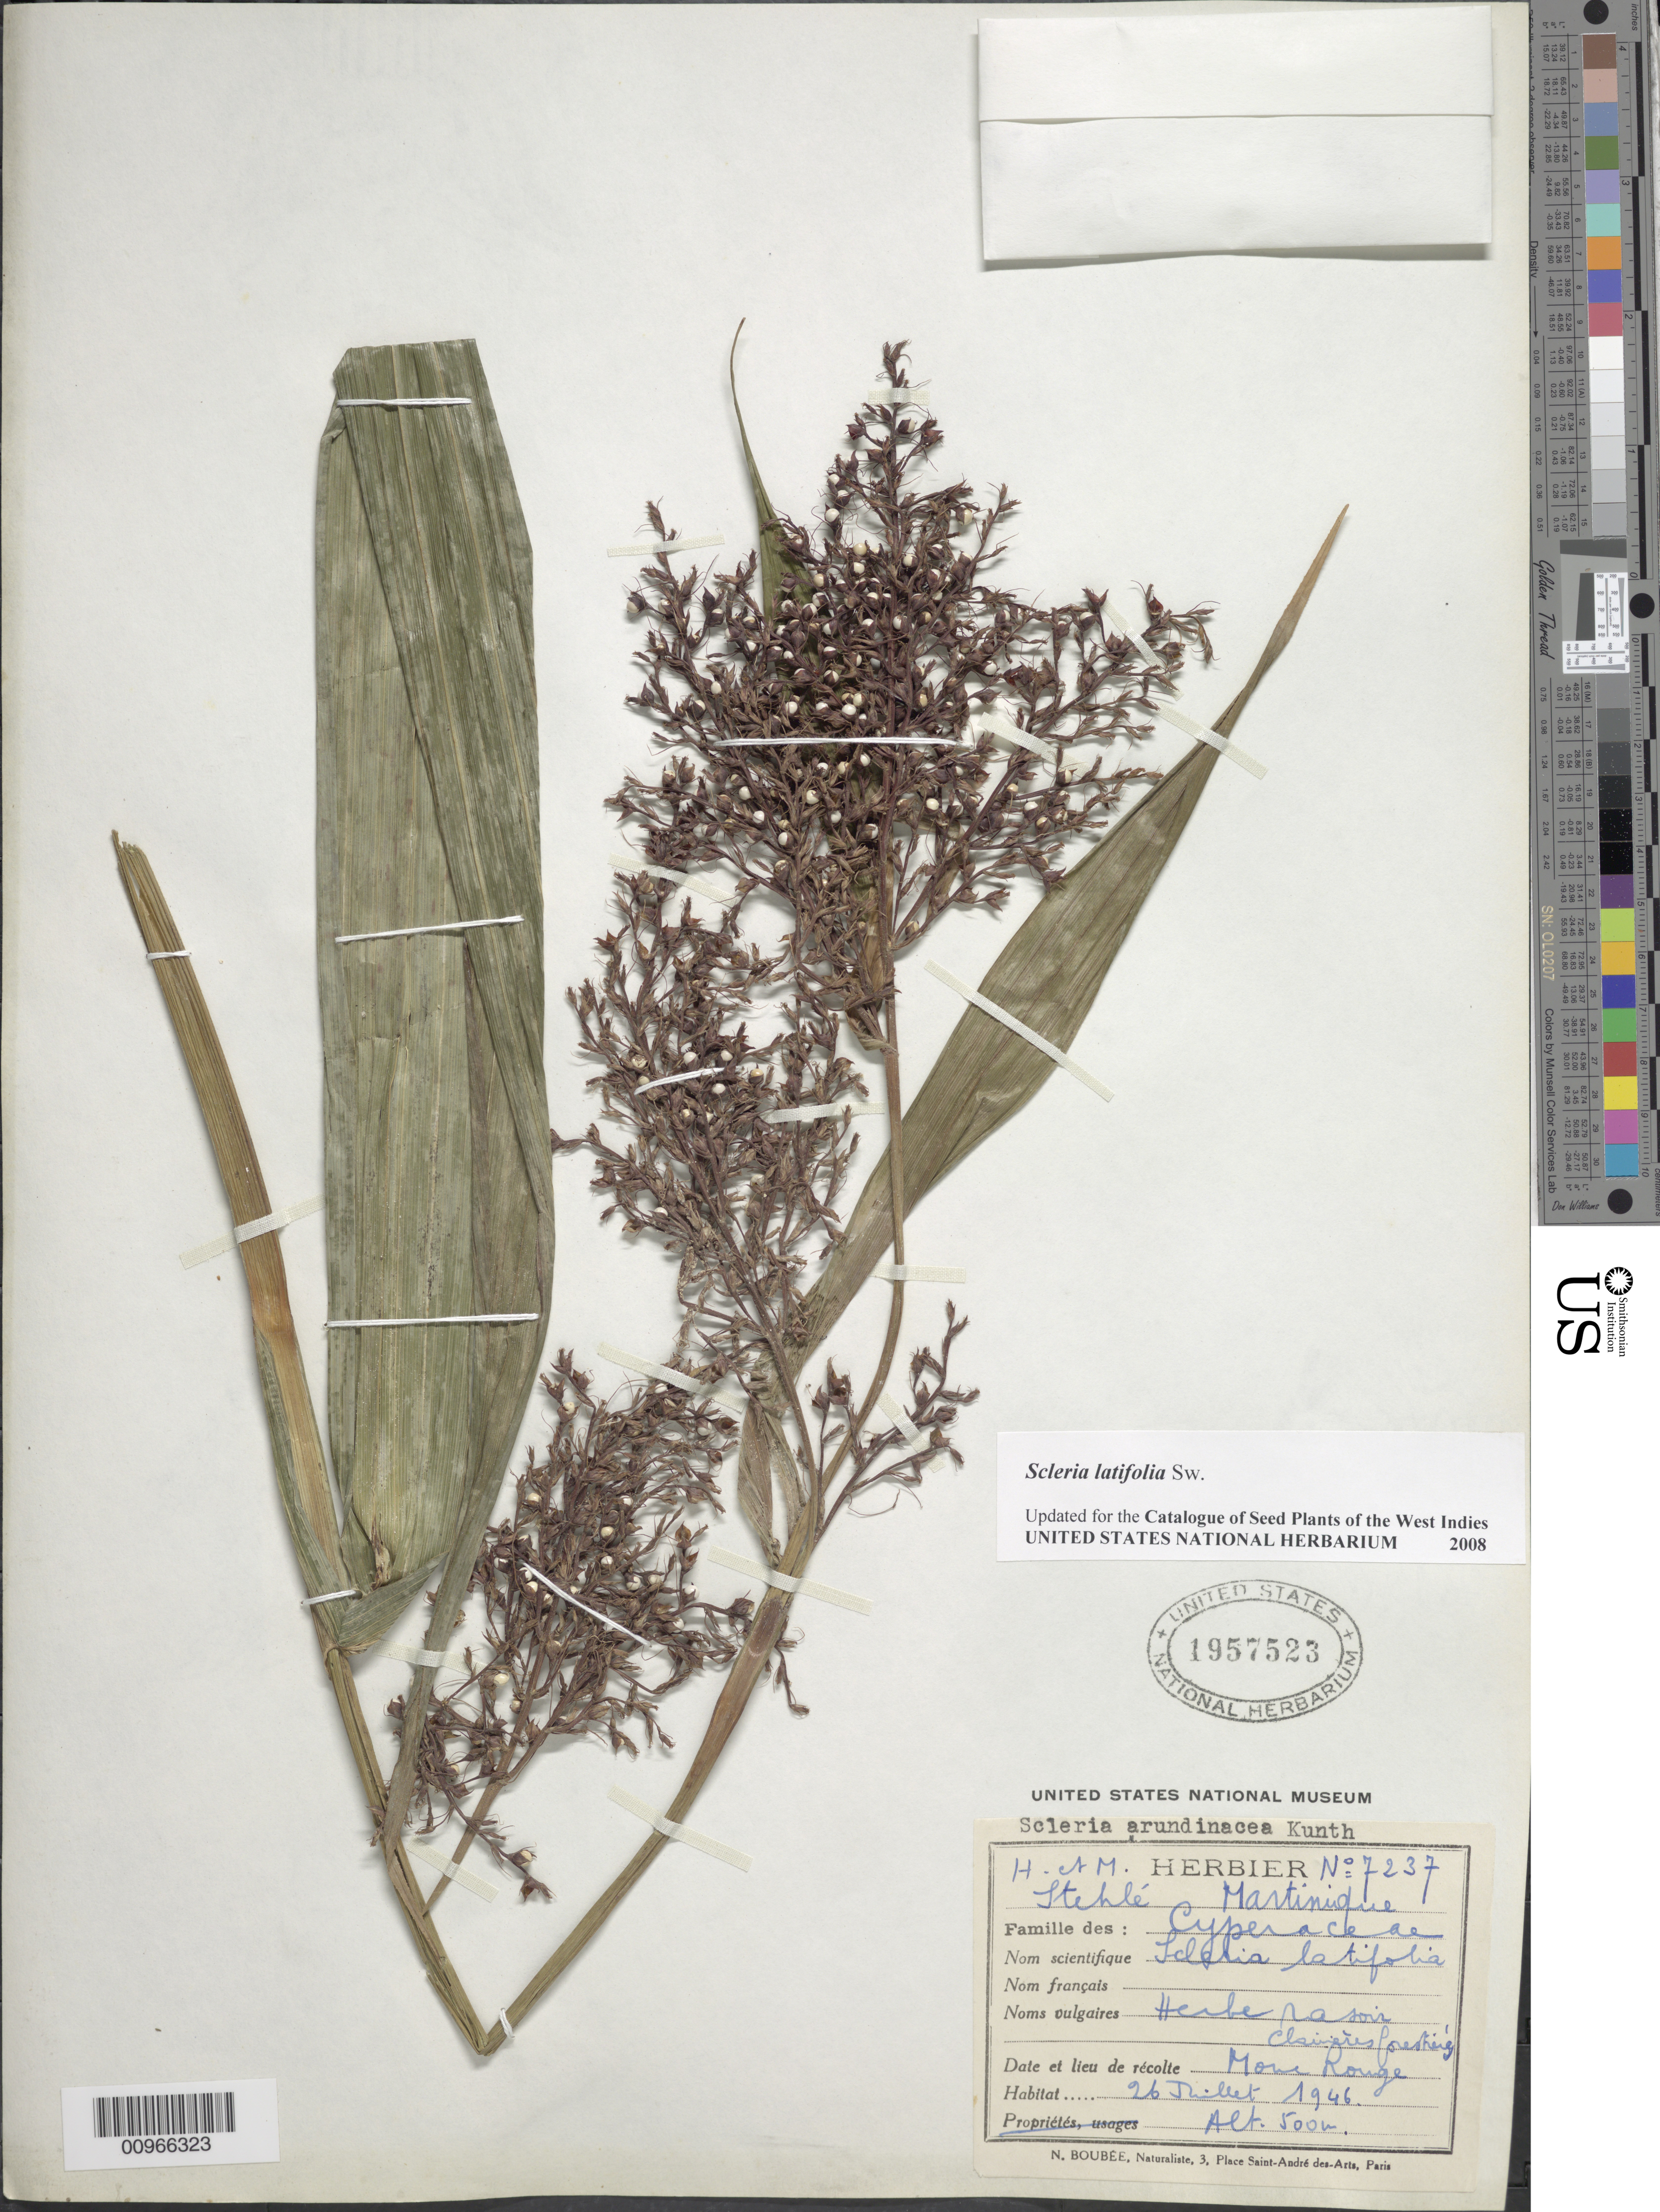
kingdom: Plantae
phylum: Tracheophyta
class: Liliopsida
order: Poales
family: Cyperaceae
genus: Scleria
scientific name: Scleria latifolia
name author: Sw.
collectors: H. Stehlé & M. Stehlé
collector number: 7237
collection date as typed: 26 Jul 1946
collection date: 1946-07-26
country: Martinique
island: Martinique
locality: Morne Rouge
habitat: "clairiès forestiers"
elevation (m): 500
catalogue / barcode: US 1957523